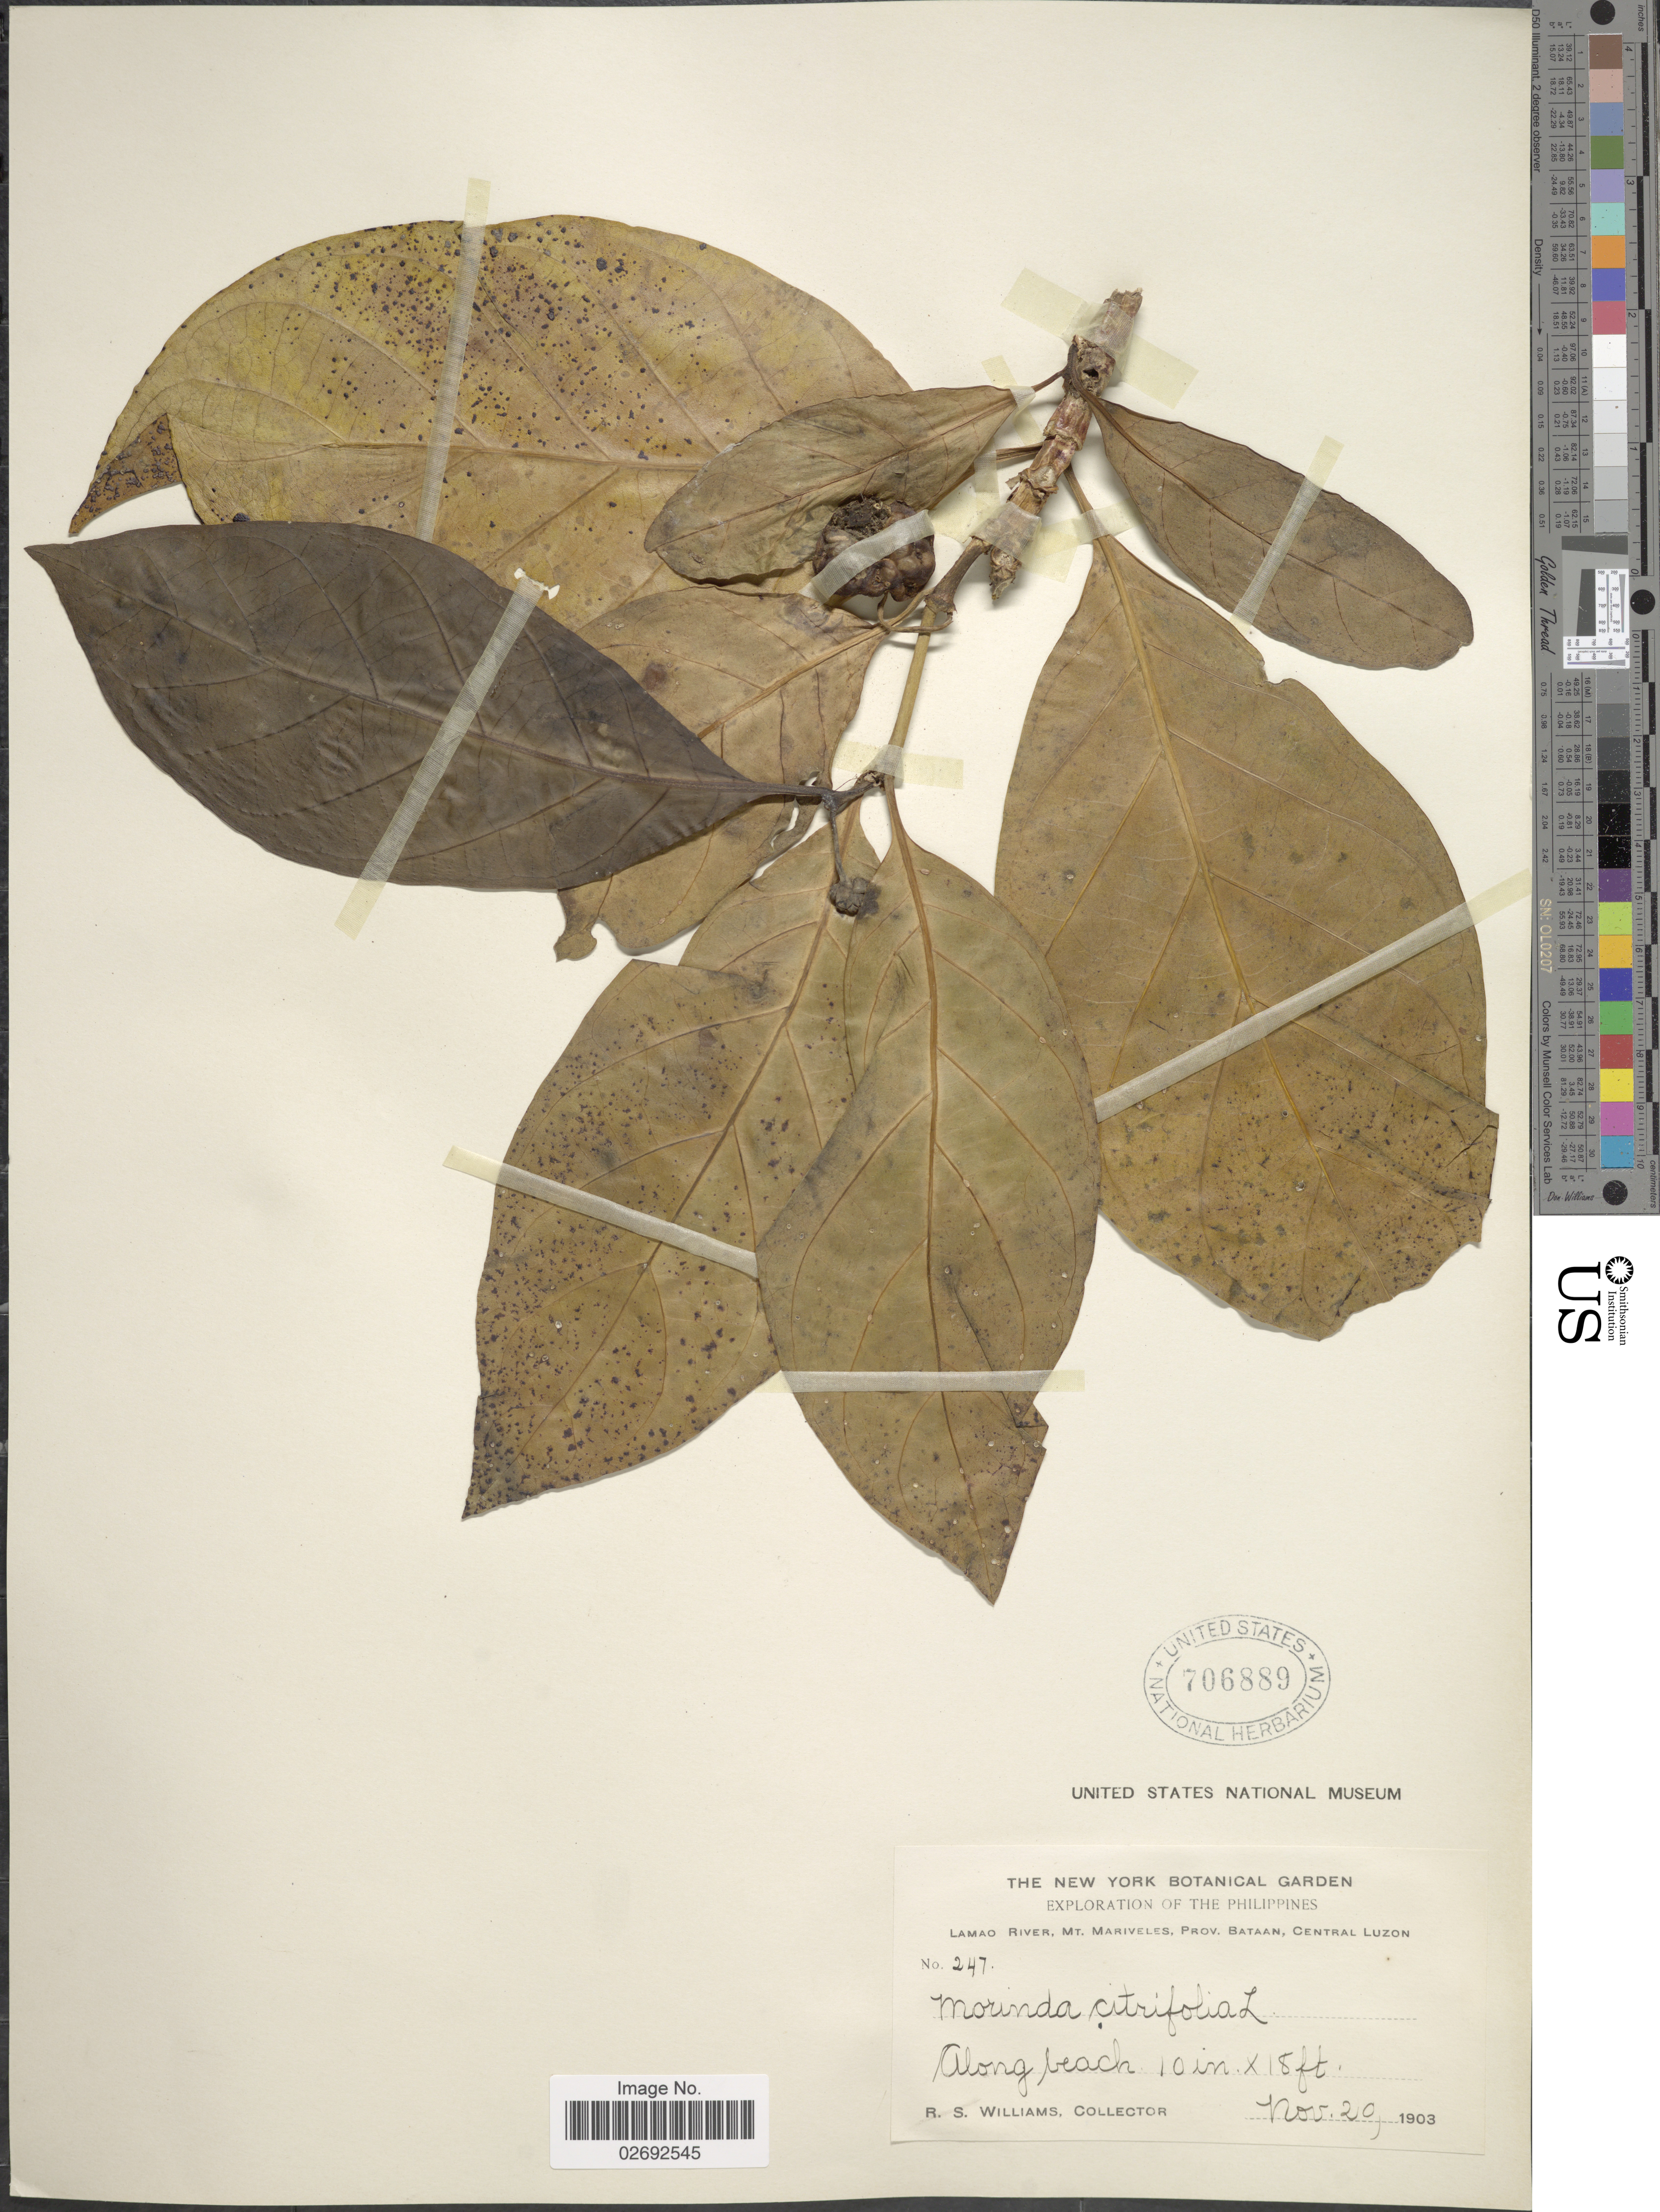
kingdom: Plantae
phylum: Tracheophyta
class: Magnoliopsida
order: Gentianales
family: Rubiaceae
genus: Morinda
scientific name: Morinda citrifolia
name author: L.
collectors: R. S. Williams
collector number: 247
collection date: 1903-11-20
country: Philippines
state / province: Central Luzon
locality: Lamao River, Mt. Mariveles, Prov. Bataan, Central Luzon. Along beach.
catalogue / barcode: US 706889